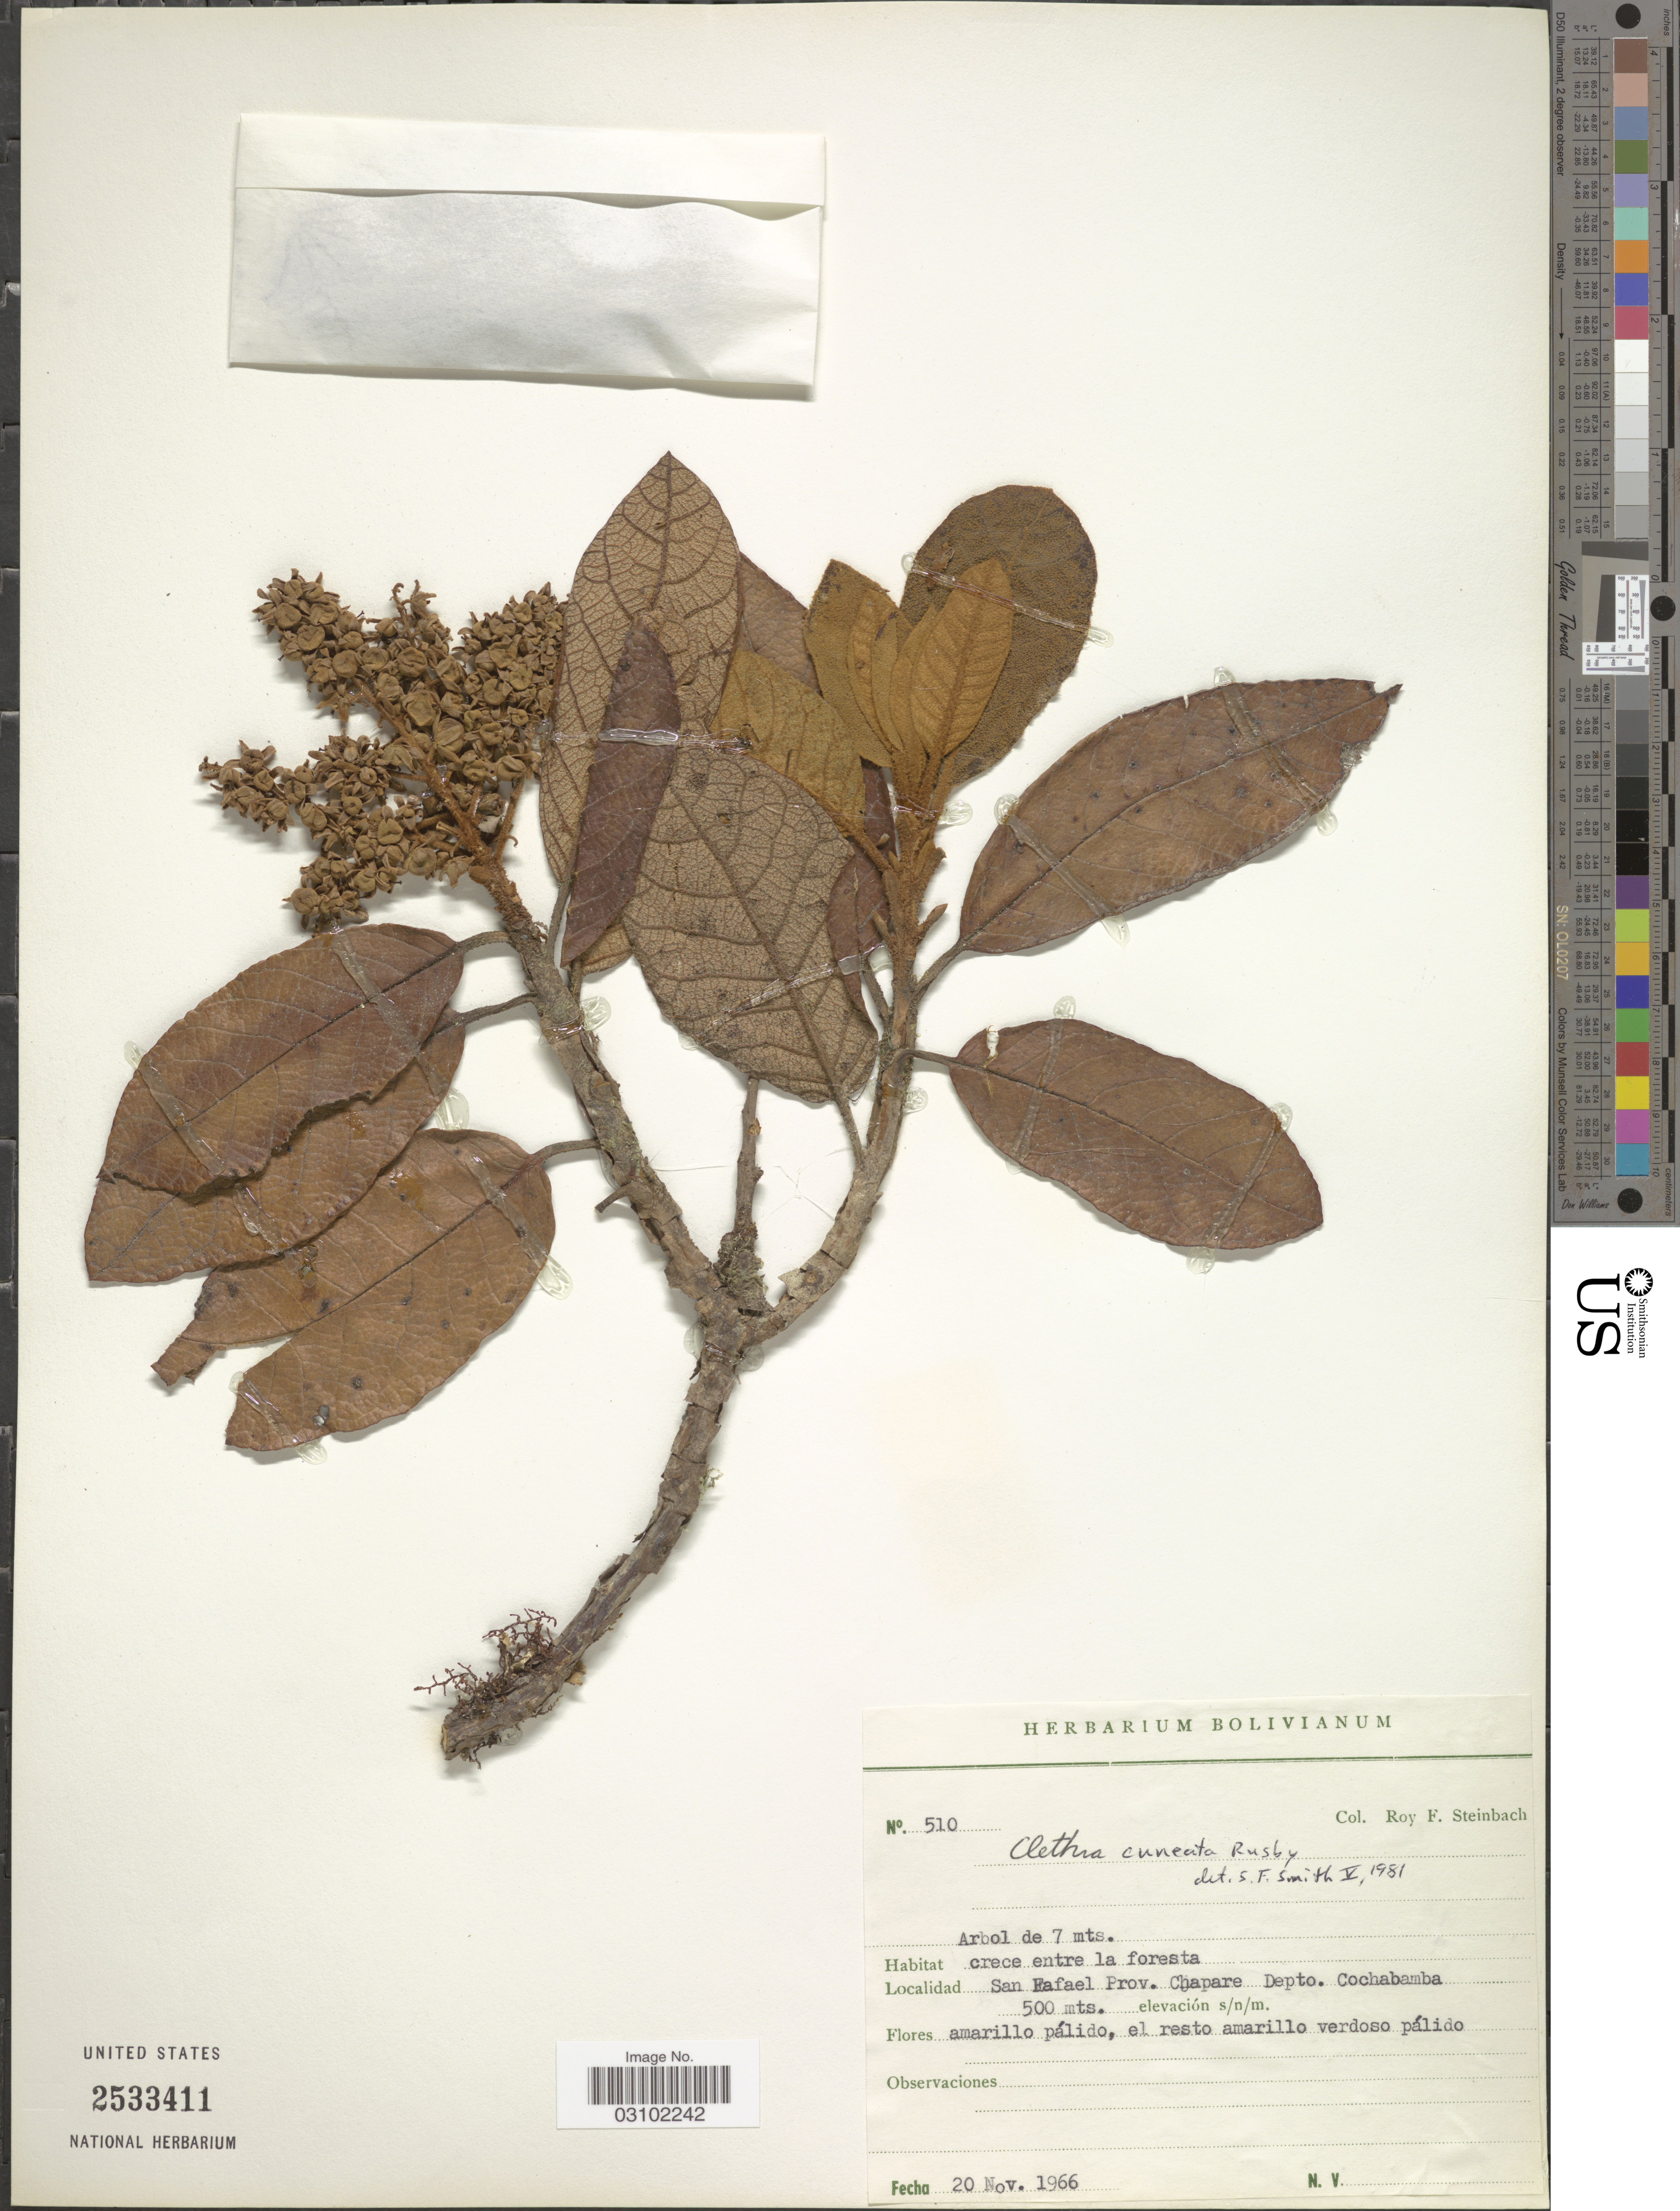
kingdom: Plantae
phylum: Tracheophyta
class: Magnoliopsida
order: Ericales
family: Clethraceae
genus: Clethra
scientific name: Clethra cuneata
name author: Rusby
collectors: R. F. Steinbach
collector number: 510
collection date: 1966-11-20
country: Bolivia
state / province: Cochabamba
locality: San Rafael Prov. Chapare, Depto. Cochabamba.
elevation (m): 500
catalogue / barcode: US 2533411